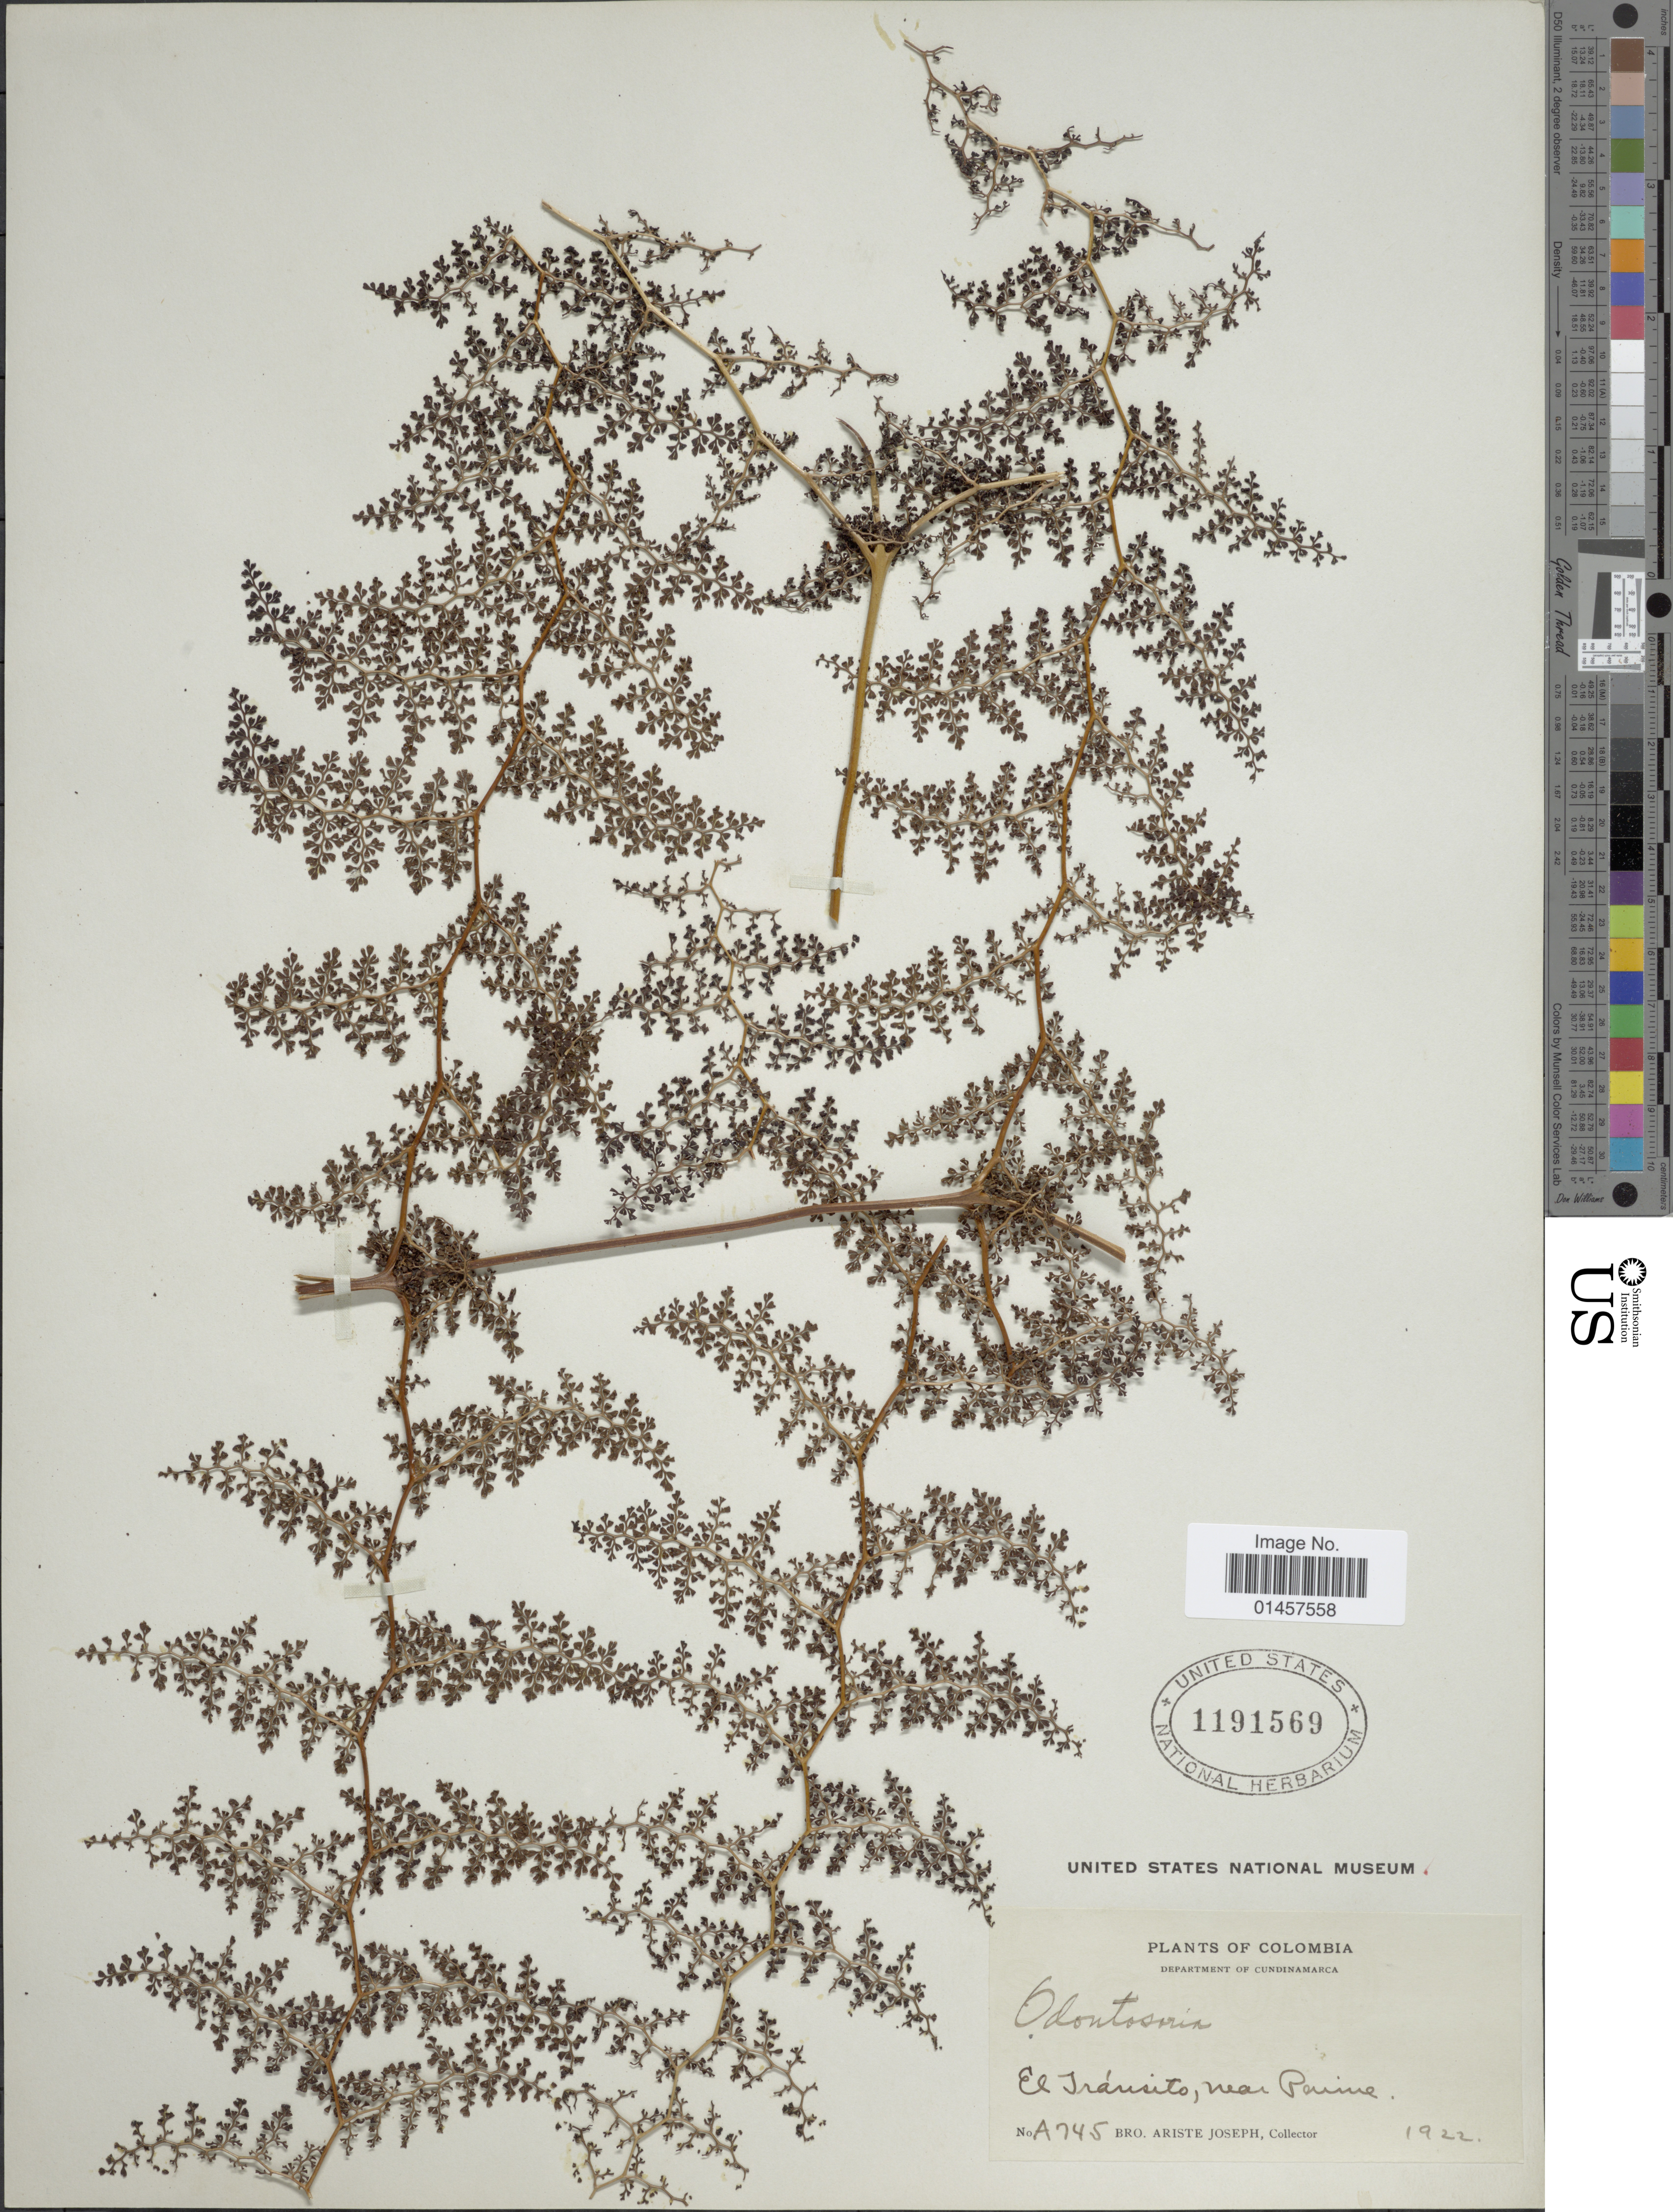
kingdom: Plantae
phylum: Tracheophyta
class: Polypodiopsida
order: Polypodiales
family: Lindsaeaceae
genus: Odontosoria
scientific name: Odontosoria colombiana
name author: Maxon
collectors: Bro. Ariste-Joseph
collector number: A745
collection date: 1922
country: Colombia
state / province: Cundinamarca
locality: Colombia, Department of Cundinamarca, El Iráusito, near Paime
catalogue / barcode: US 1191569